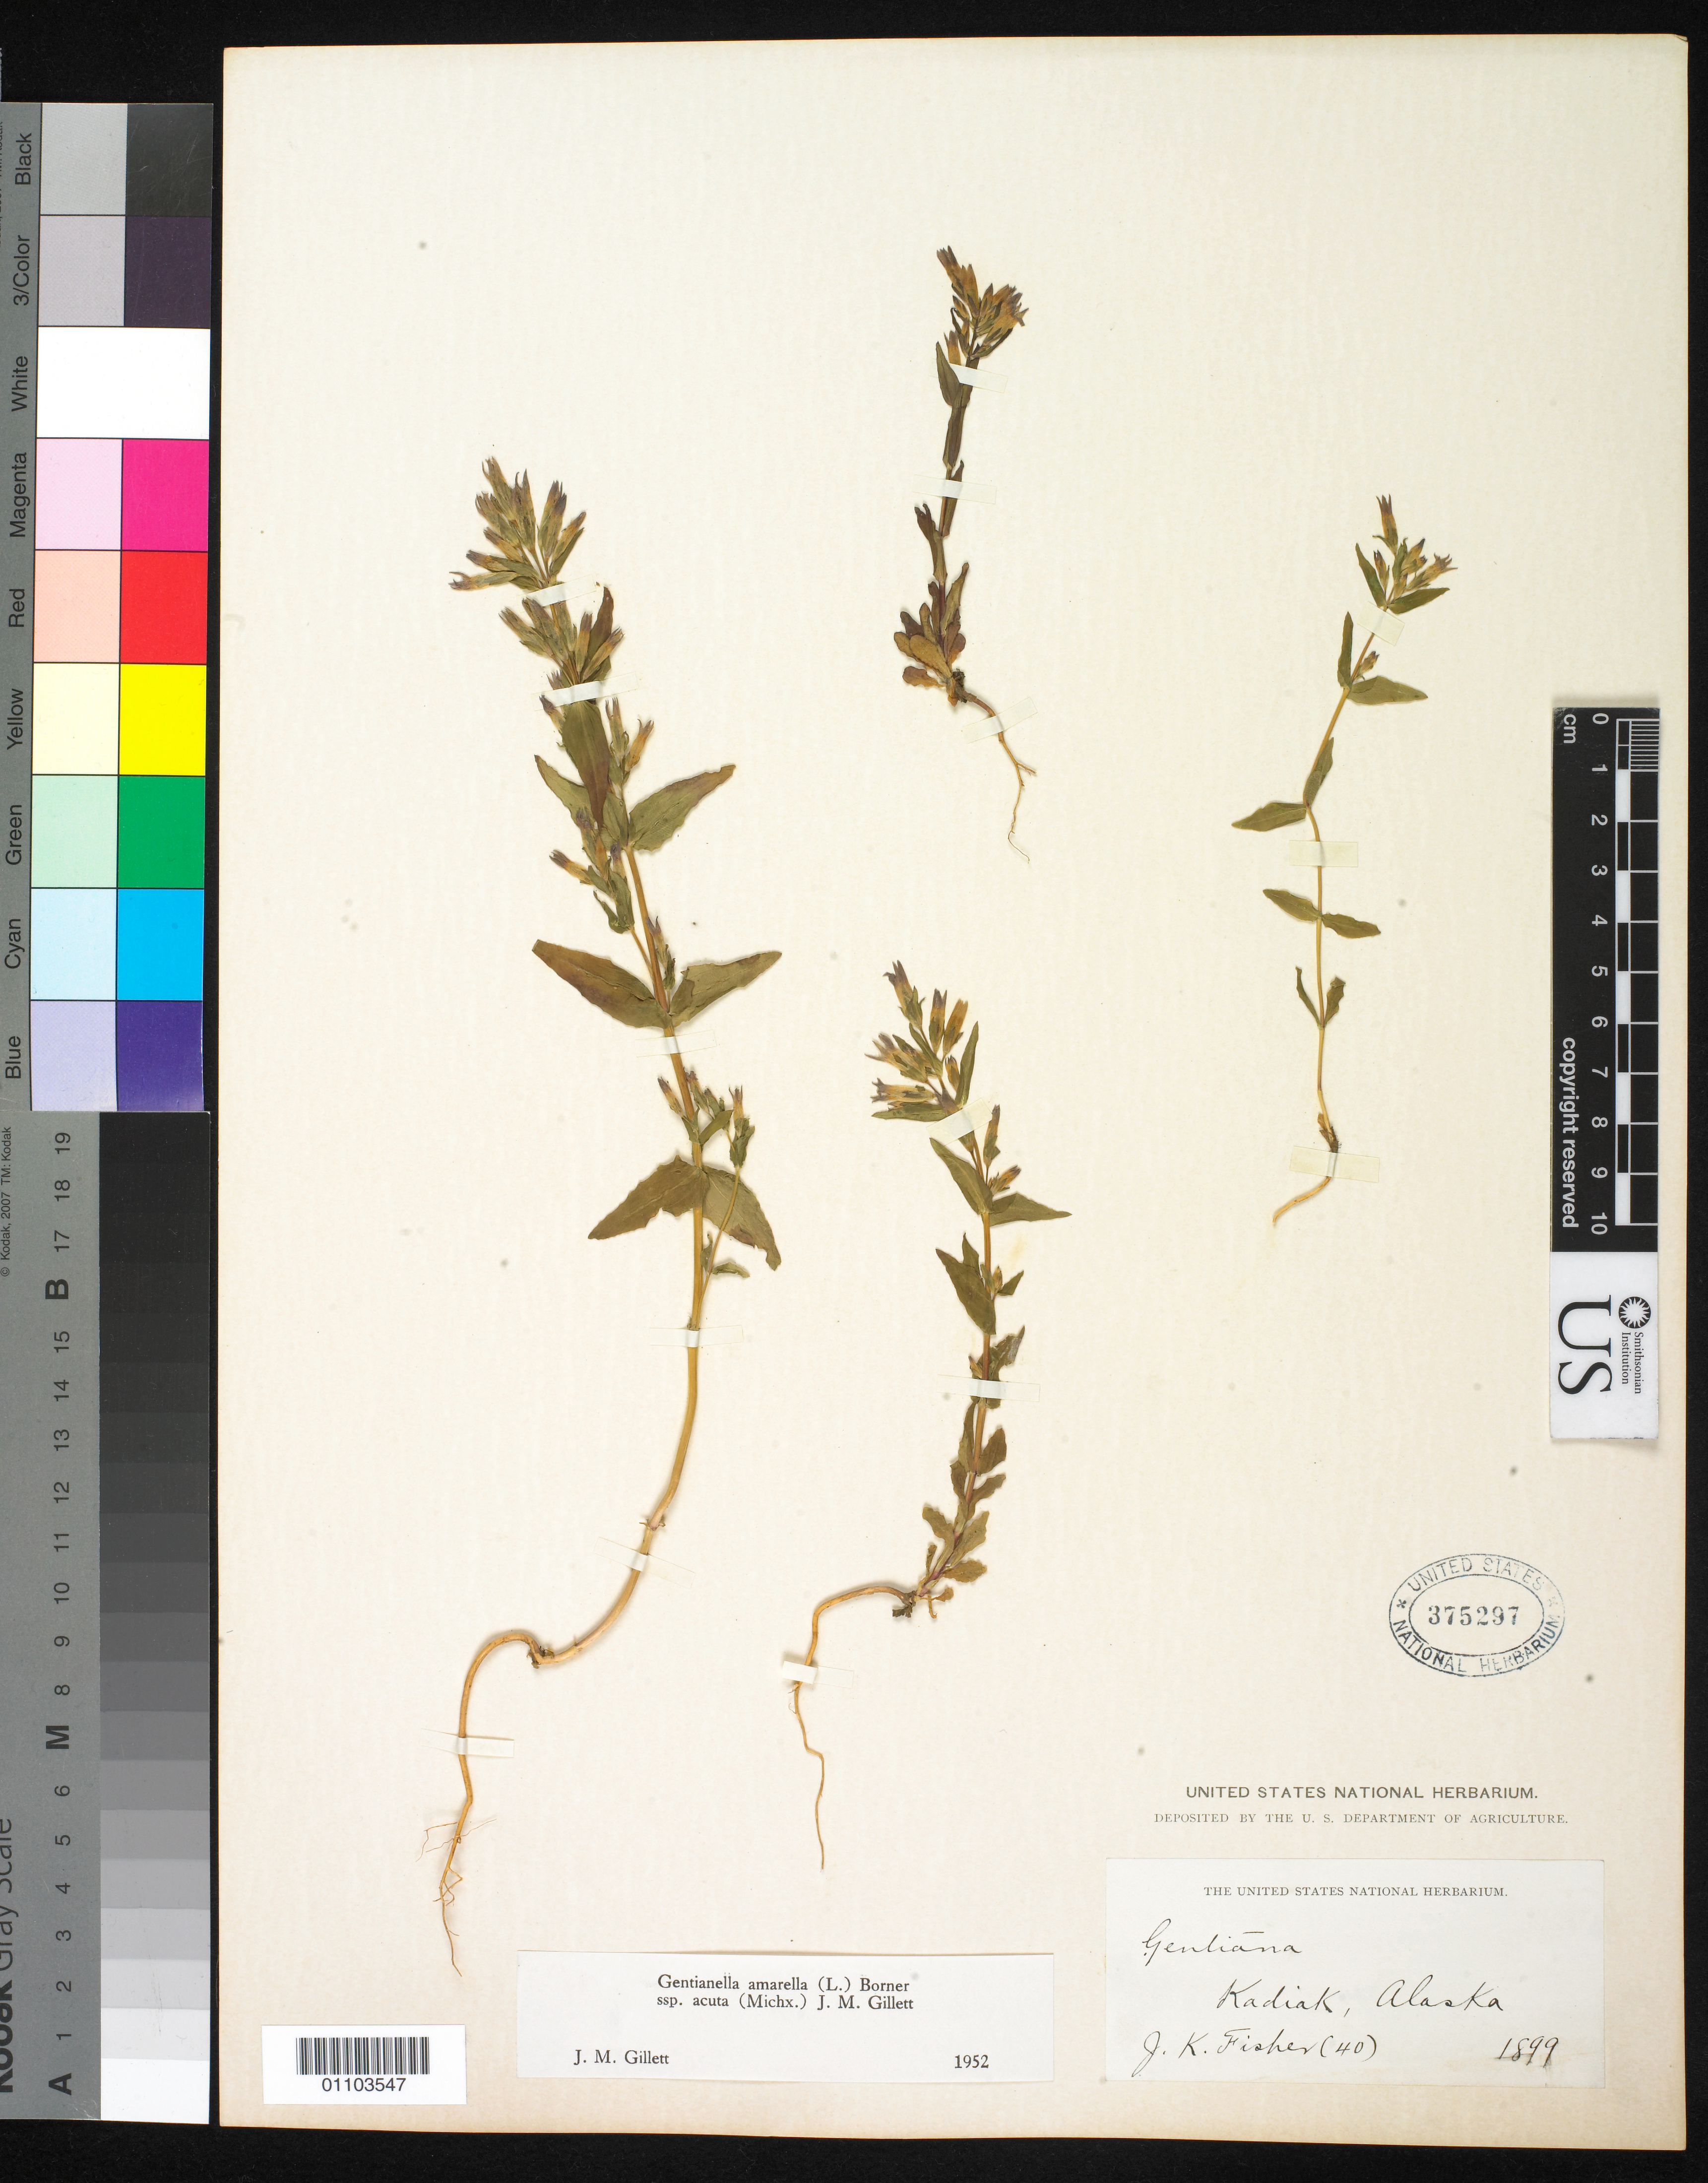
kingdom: Plantae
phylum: Tracheophyta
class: Magnoliopsida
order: Gentianales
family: Gentianaceae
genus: Gentianella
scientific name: Gentianella amarella subsp. acuta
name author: (Michx.) J.M. Gillett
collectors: W. J. Fisher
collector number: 40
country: United States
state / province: Alaska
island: Kodiak I.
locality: Kodiak (Kadiak, Kadyak)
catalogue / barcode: US 375297